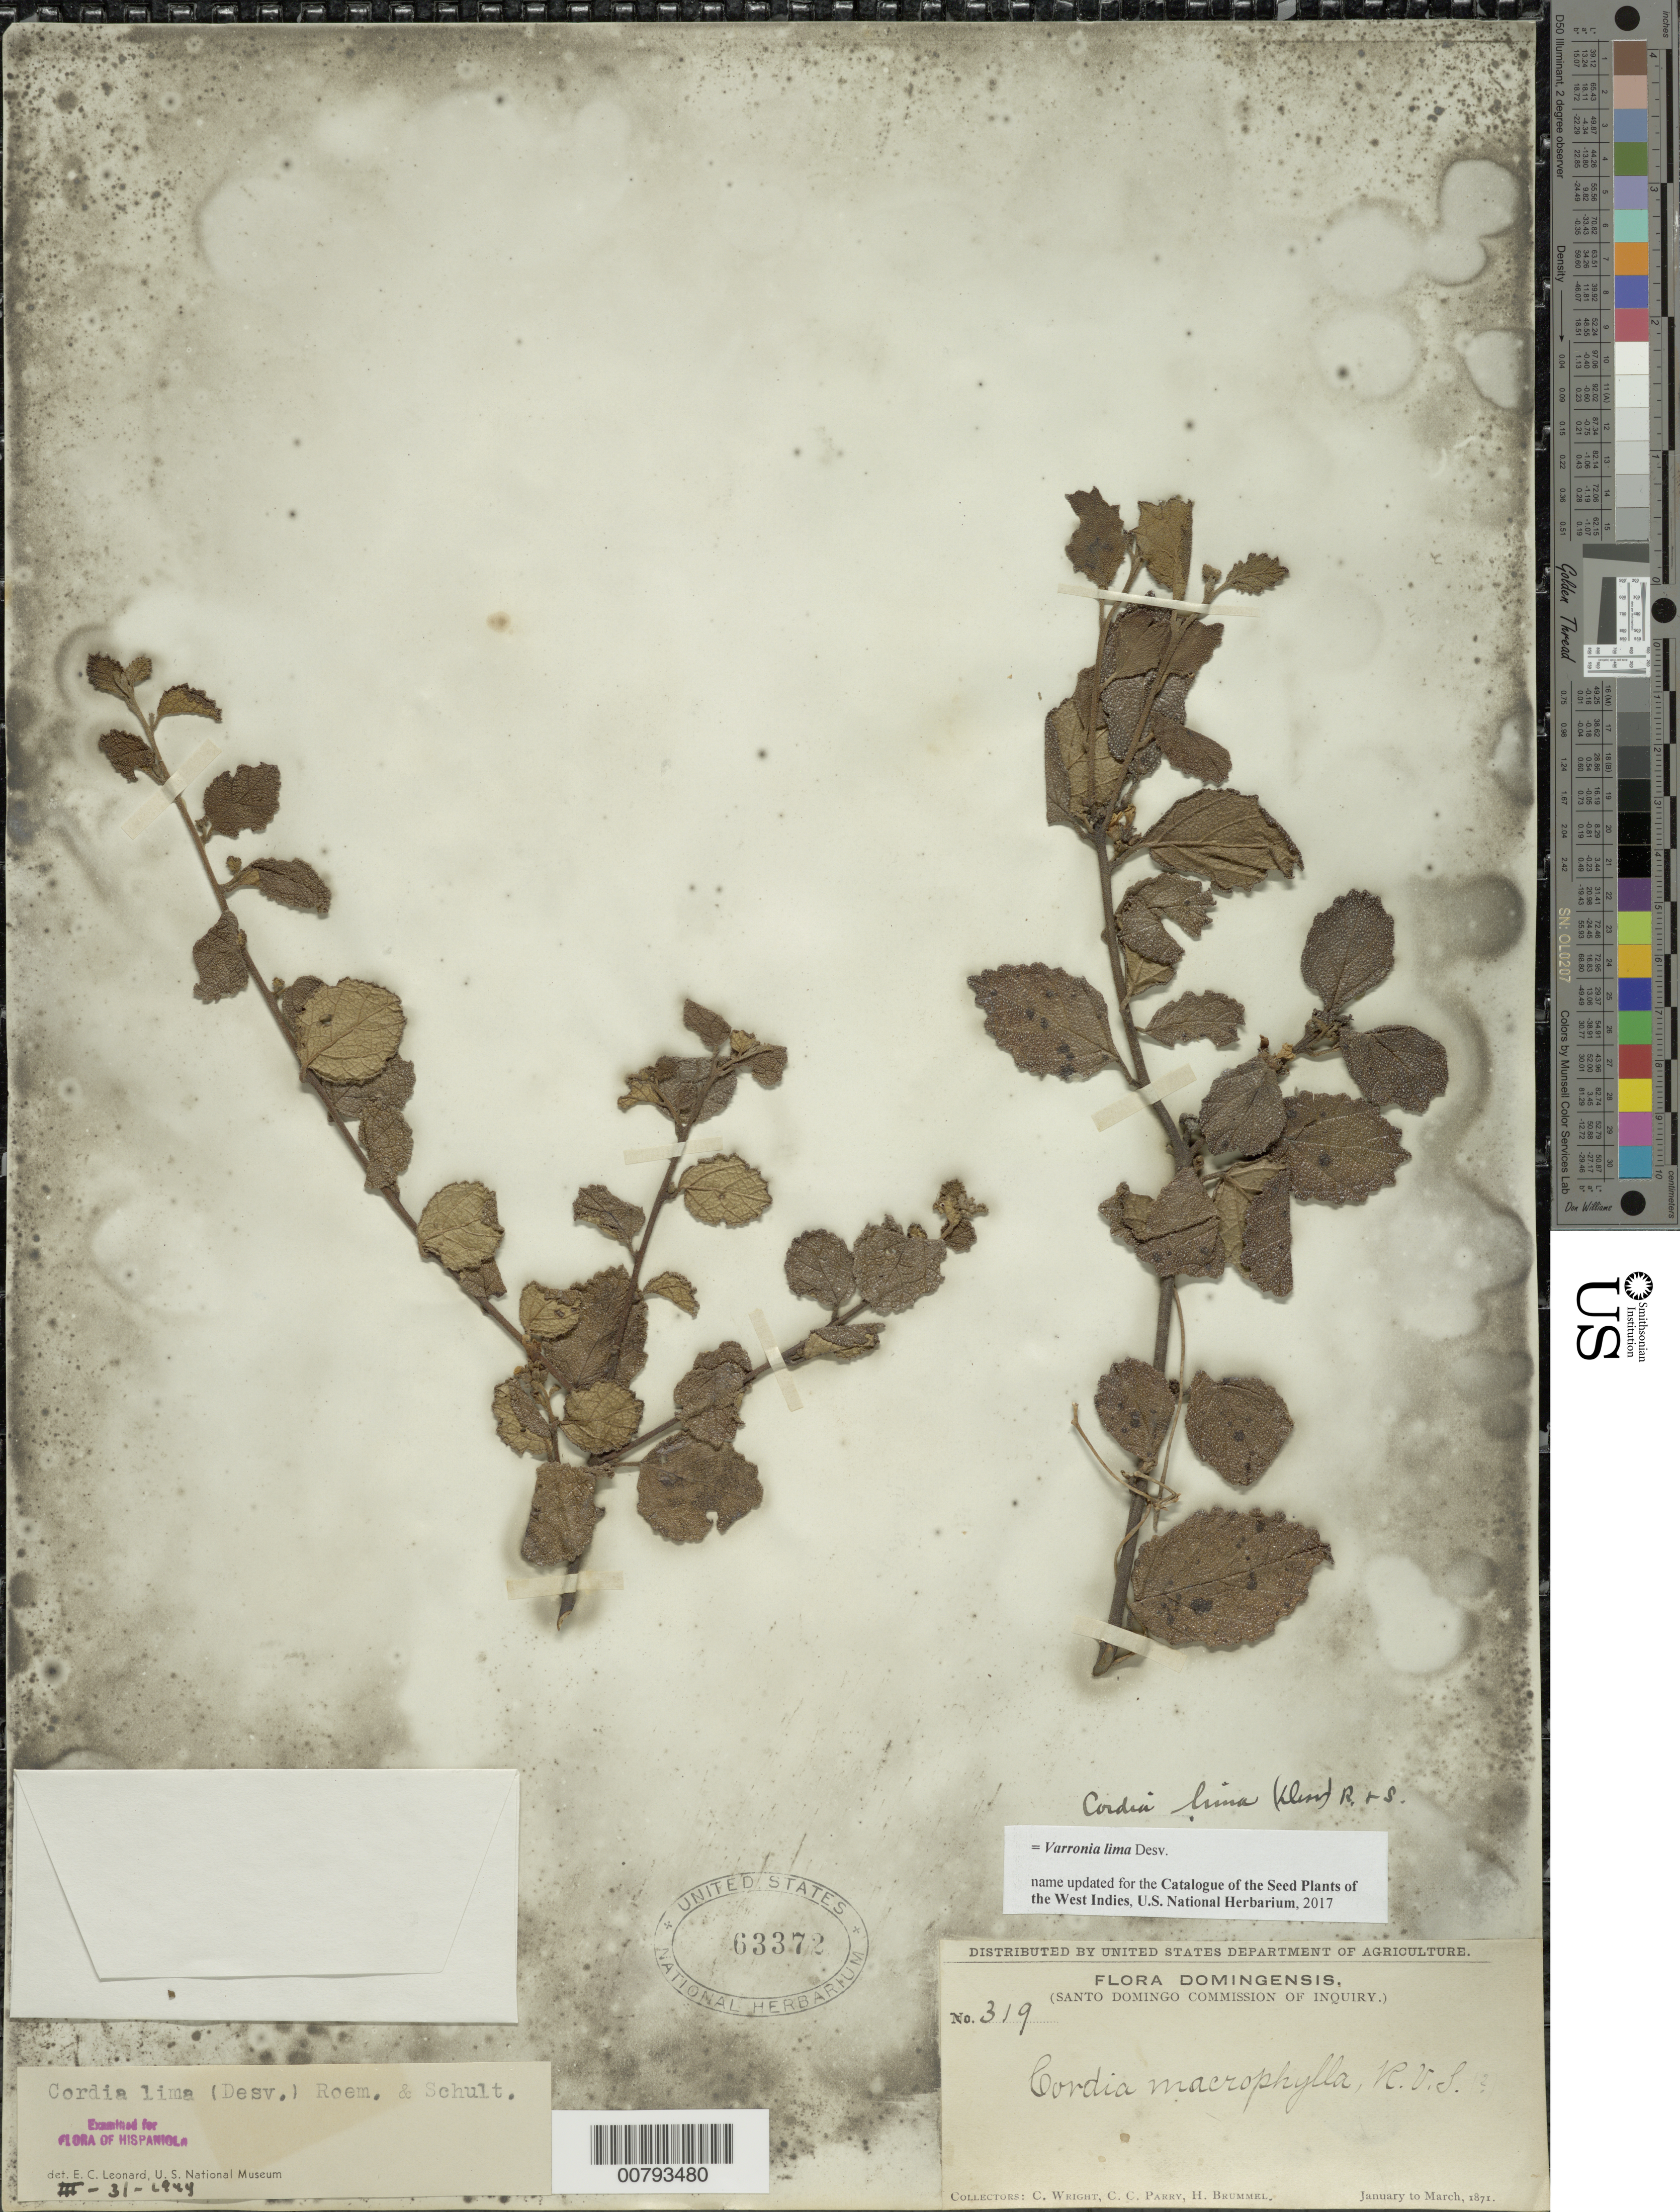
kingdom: Plantae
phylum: Tracheophyta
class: Magnoliopsida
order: Boraginales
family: Cordiaceae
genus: Varronia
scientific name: Varronia lima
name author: Desv.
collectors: C. Wright, C. C. Parry & H. Brummel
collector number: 319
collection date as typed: Jan 1871 to -- Mar 1871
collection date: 1871-01/1871-03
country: Dominican Republic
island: Hispaniola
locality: Santo Domingo Commission of Inquiry.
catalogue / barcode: US 63372